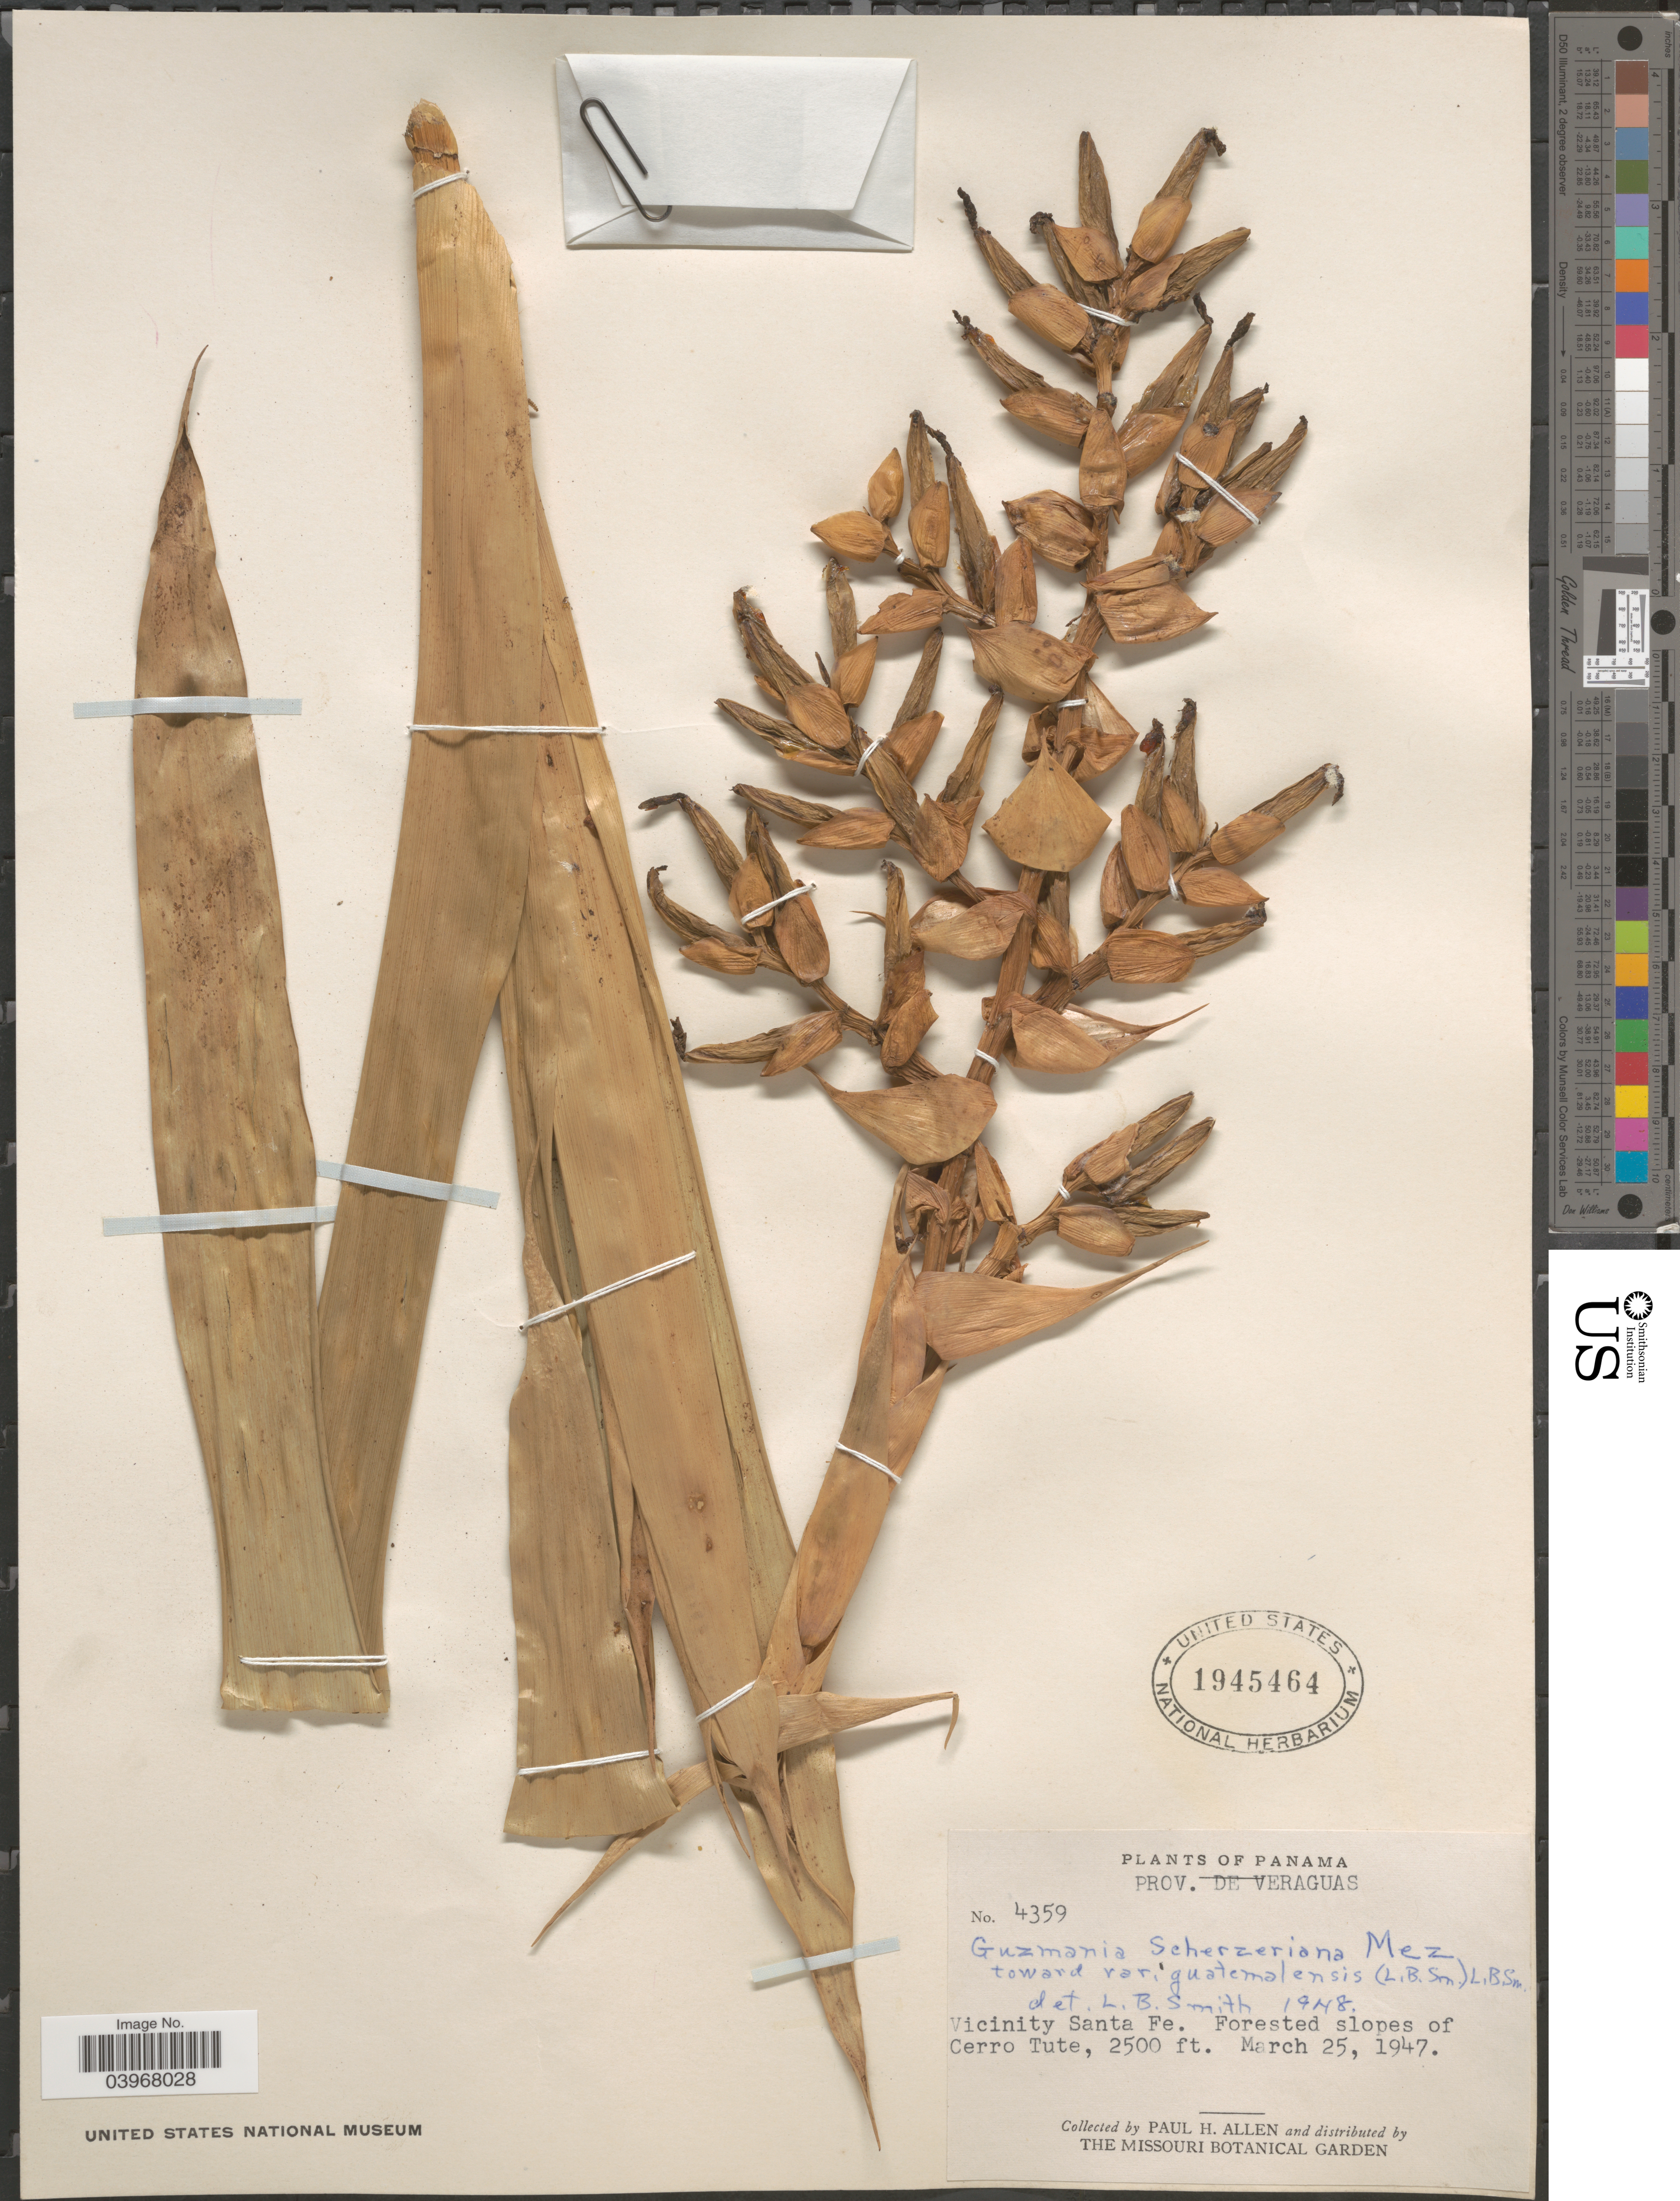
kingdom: Plantae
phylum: Tracheophyta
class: Liliopsida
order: Poales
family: Bromeliaceae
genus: Guzmania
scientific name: Guzmania scherzeriana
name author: Mez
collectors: P. H. Allen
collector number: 4359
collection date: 1947-03-25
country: Panama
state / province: Veraguas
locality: Vicinity Santa Fe. Forested slopes of Cerro Tute.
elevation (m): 762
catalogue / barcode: US 1945464